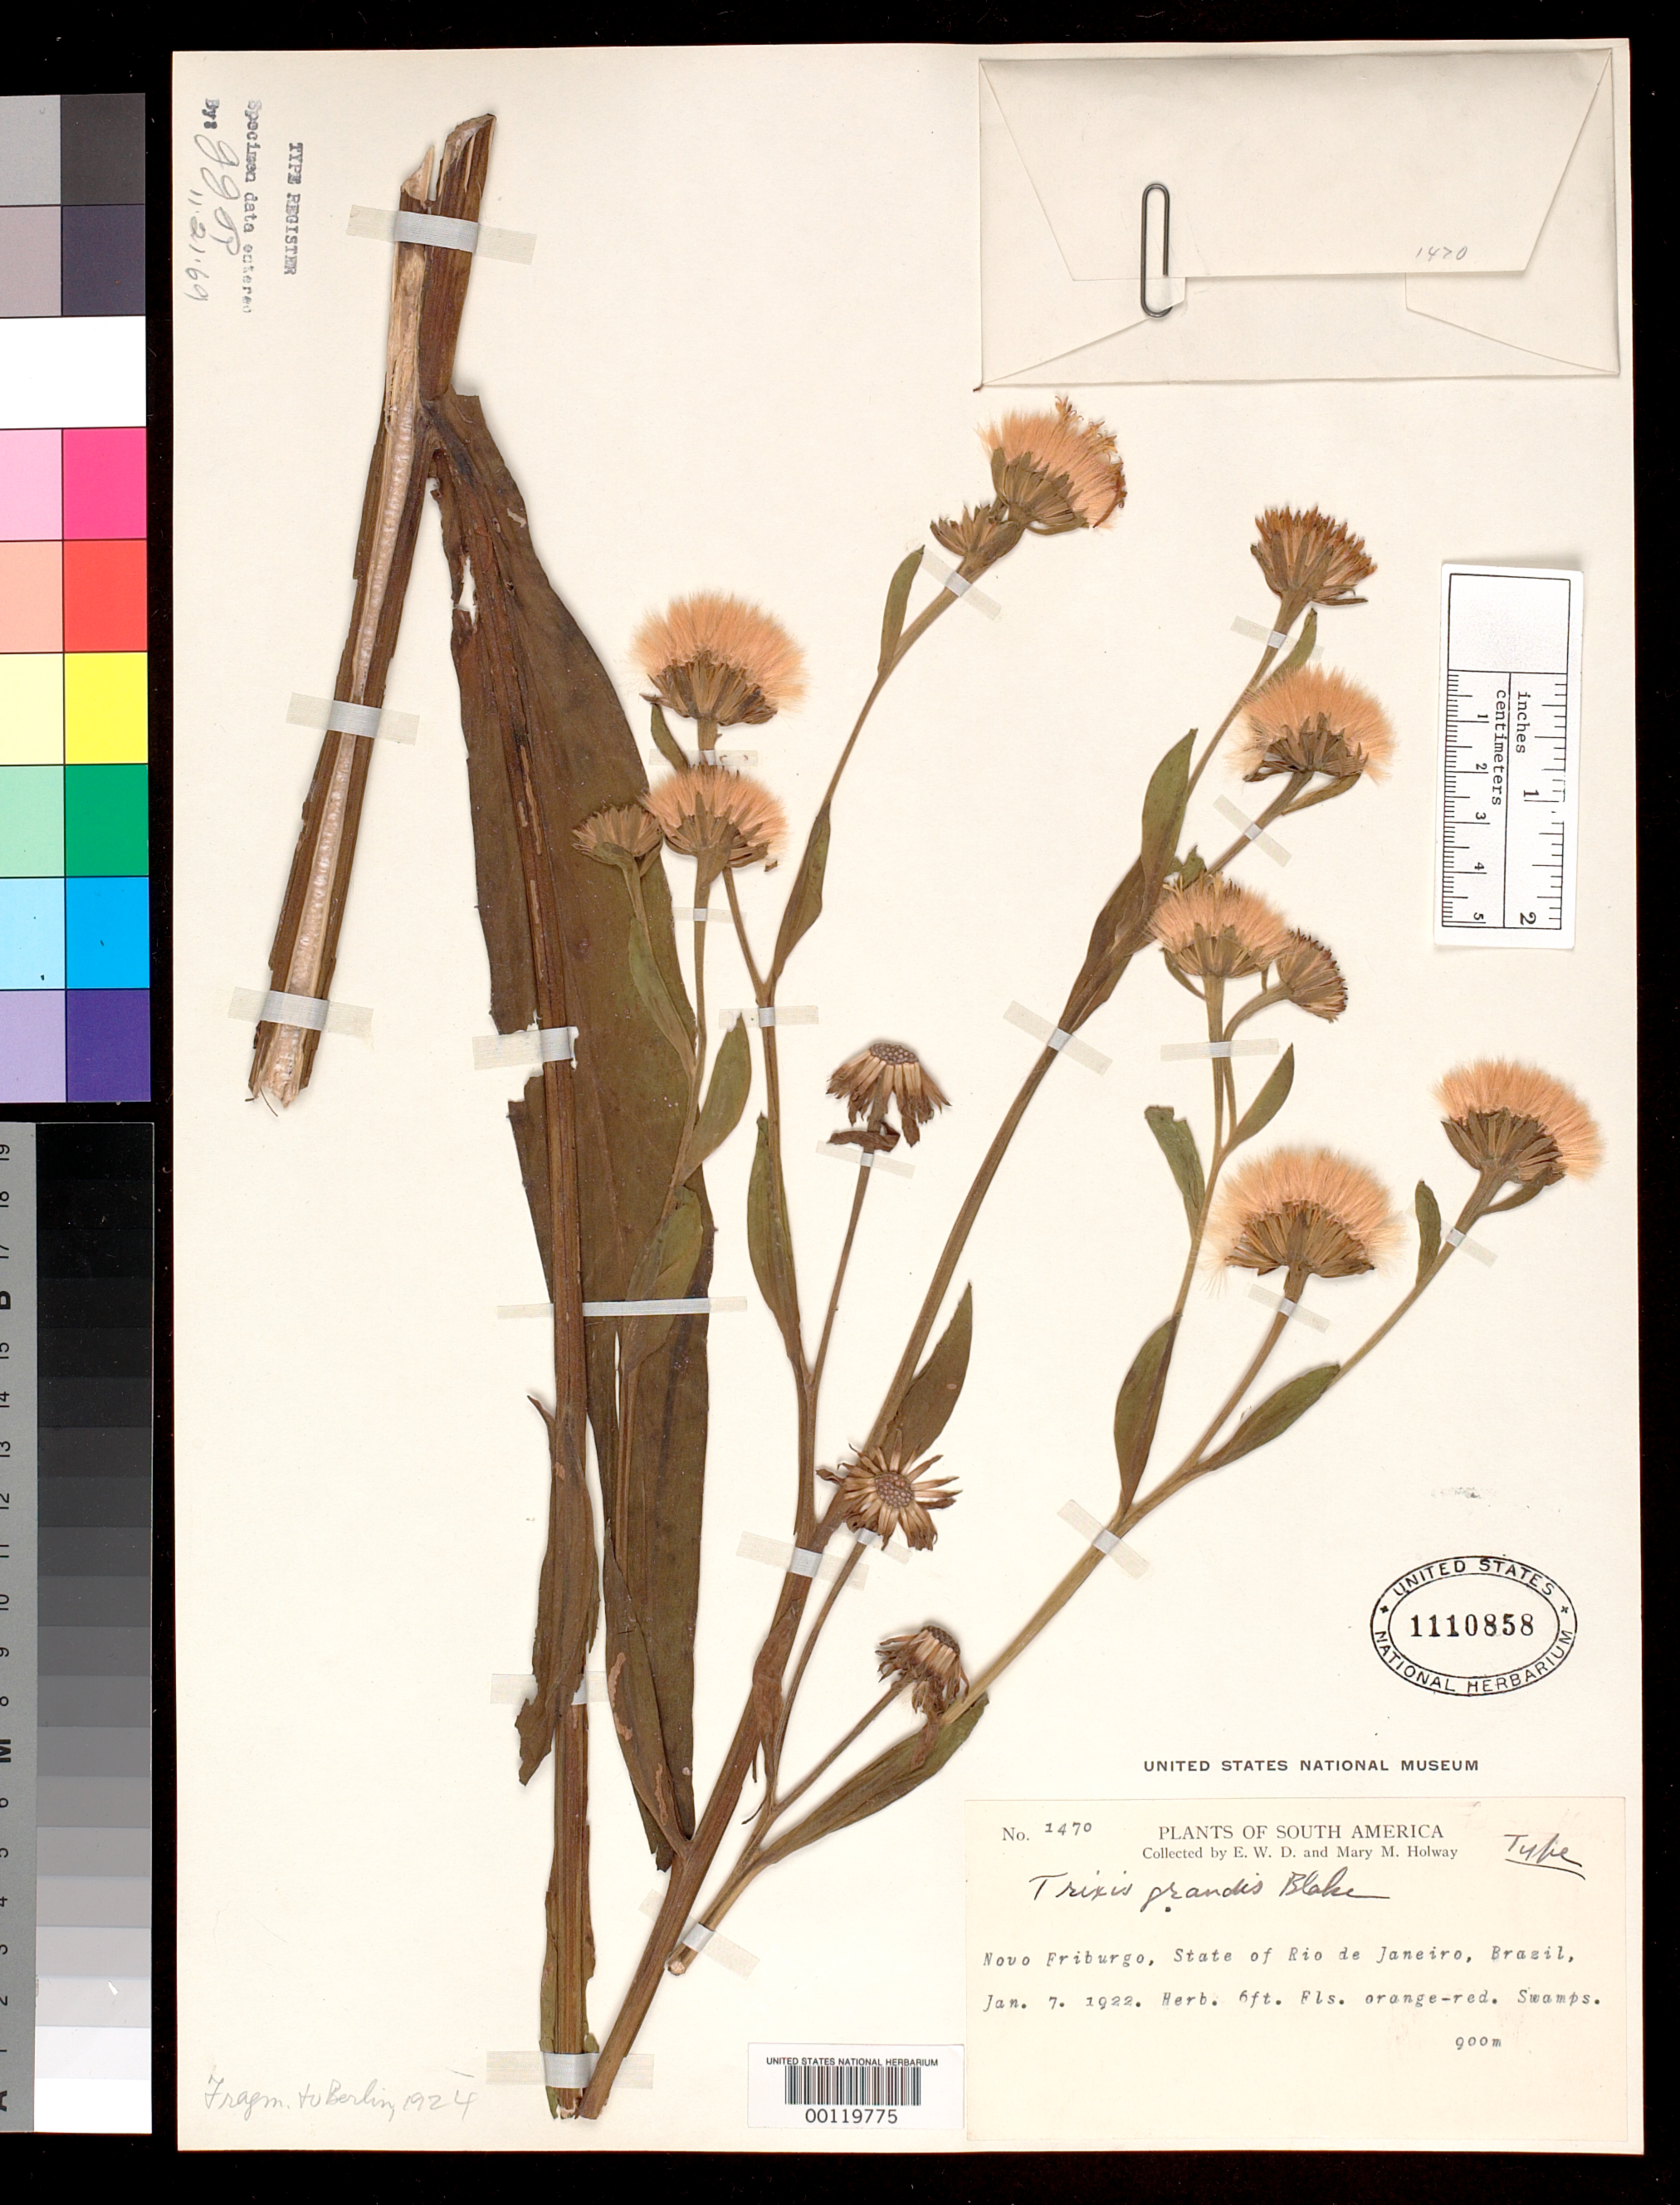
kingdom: Plantae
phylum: Tracheophyta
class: Magnoliopsida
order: Asterales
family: Asteraceae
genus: Trixis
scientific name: Trixis grandis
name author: S.F. Blake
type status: Holotype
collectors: E. W. D. Holway & M. M. Holway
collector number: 1470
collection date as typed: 07 Jan 1922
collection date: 1922-01-07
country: Brazil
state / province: Rio de Janeiro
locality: Novo Friburgo.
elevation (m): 900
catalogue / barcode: US 1110858